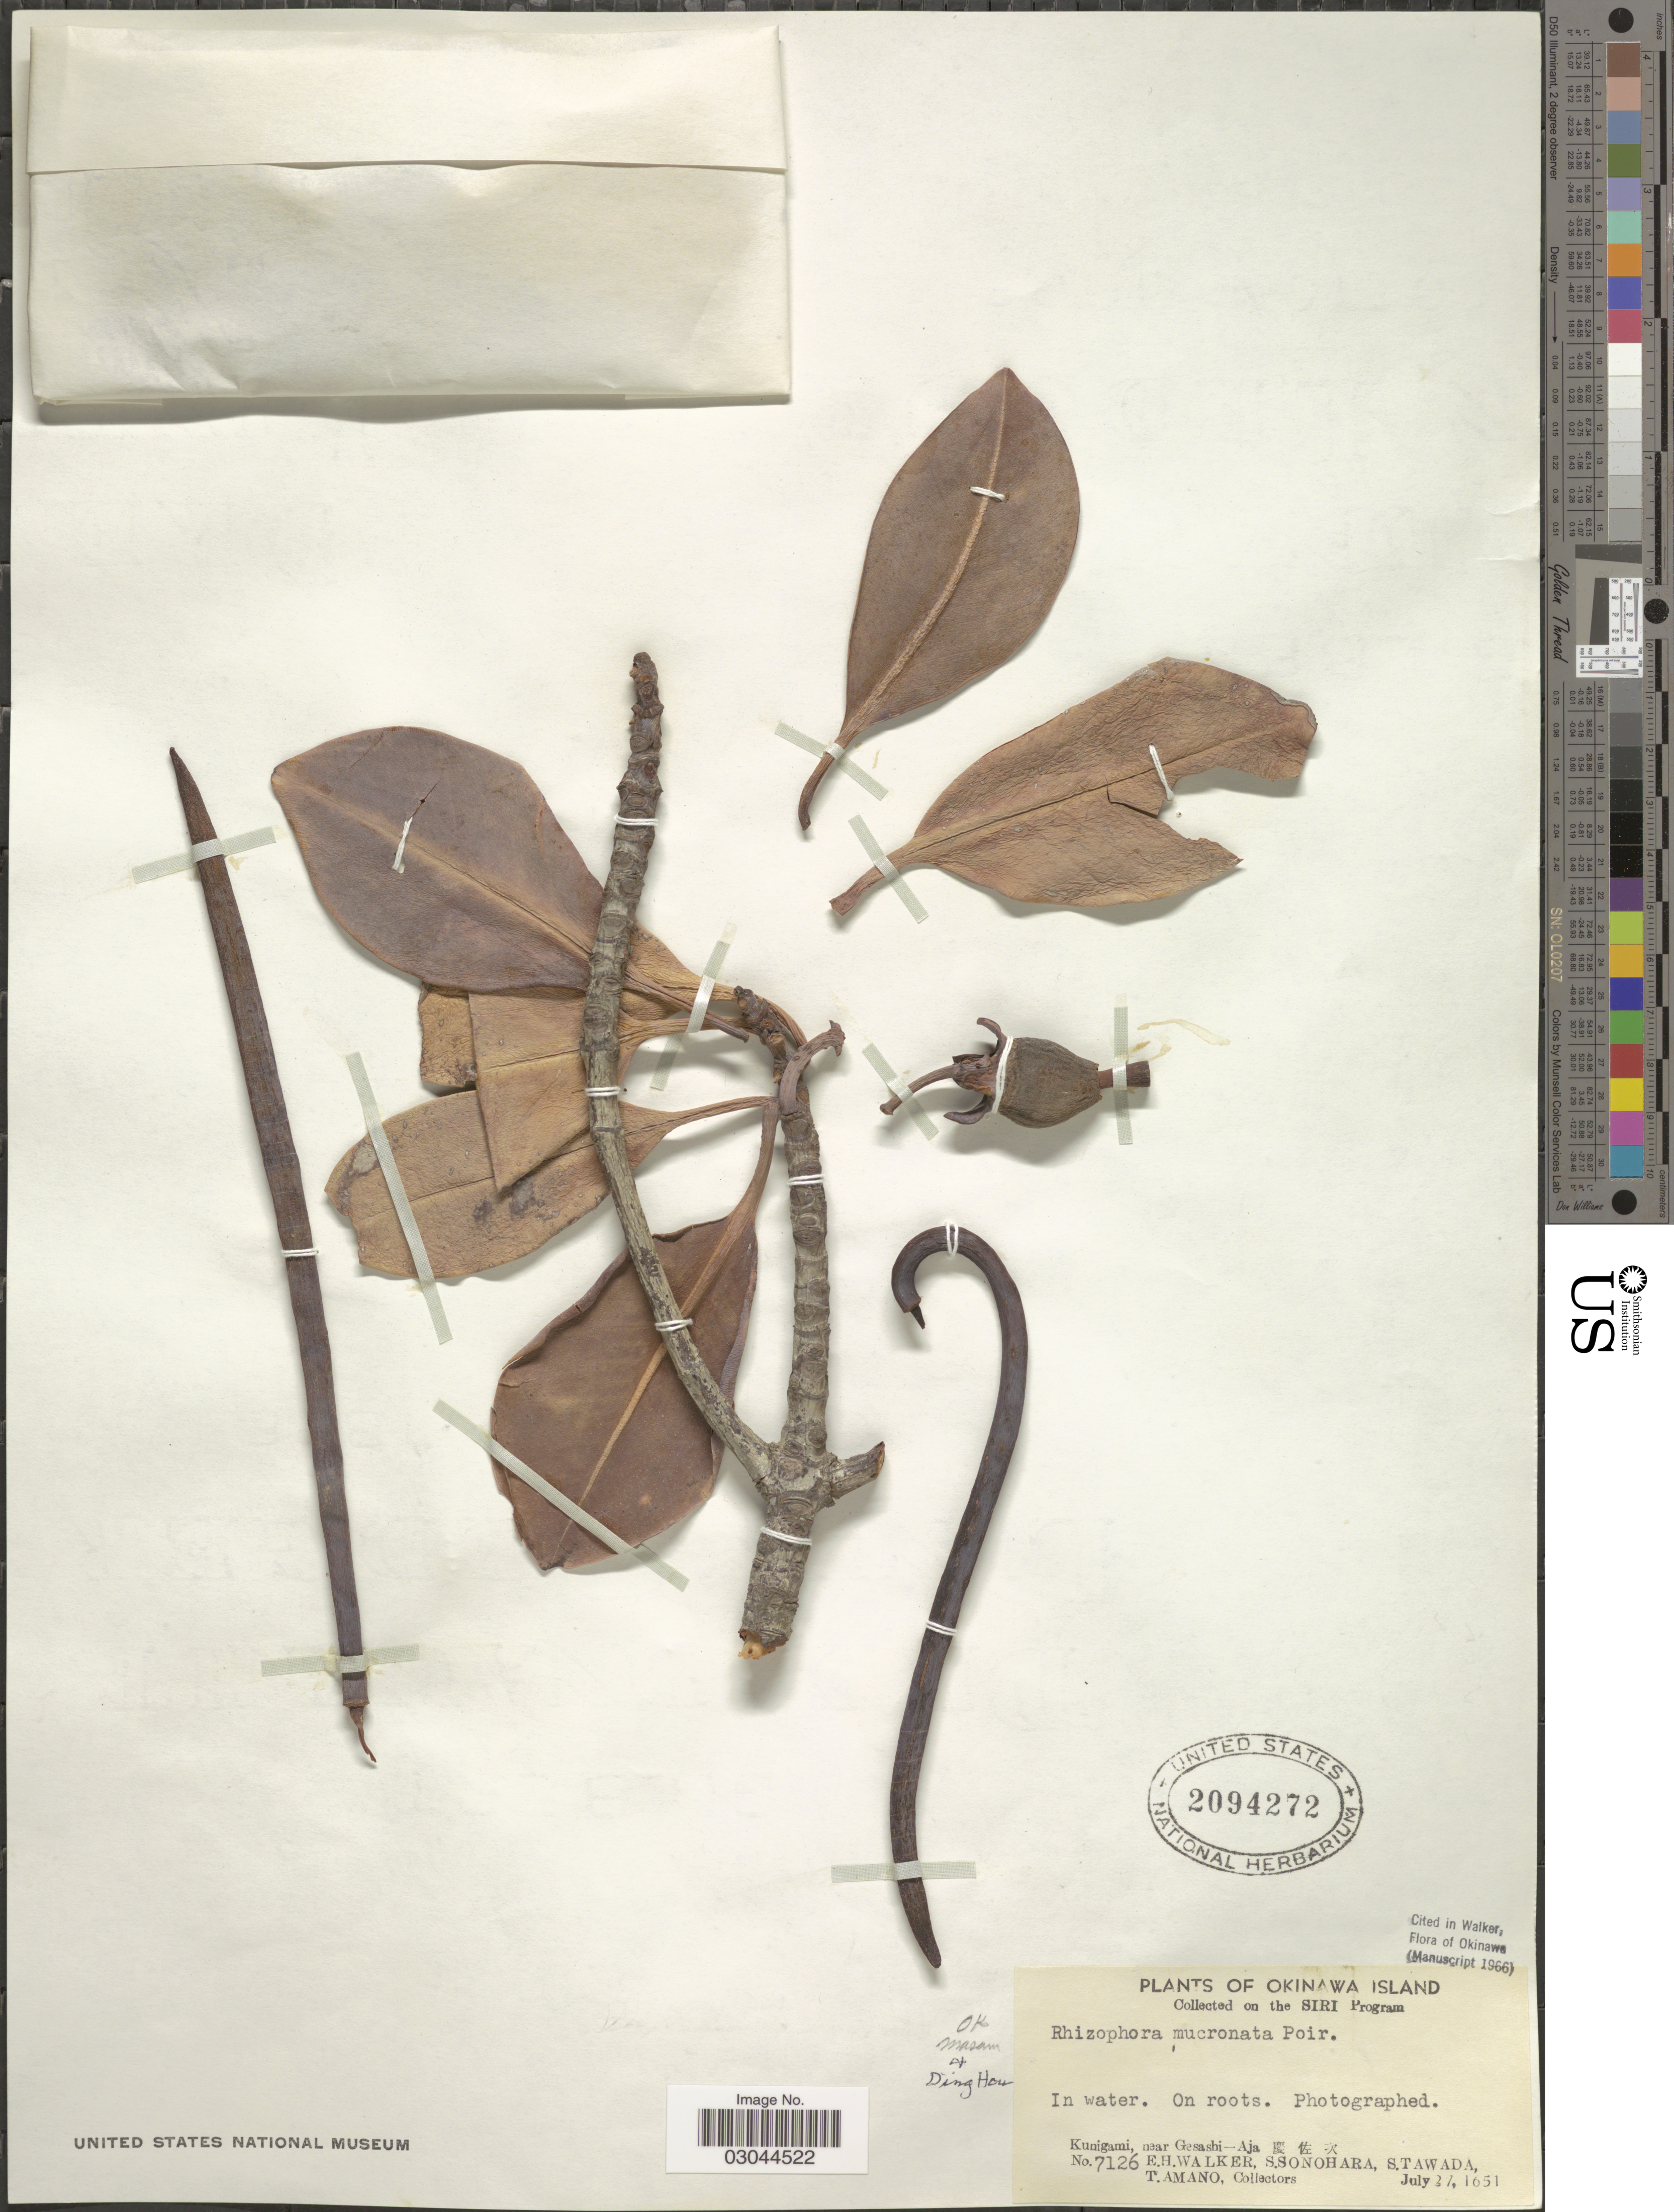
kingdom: Plantae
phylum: Tracheophyta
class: Magnoliopsida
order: Malpighiales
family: Rhizophoraceae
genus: Rhizophora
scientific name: Rhizophora mucronata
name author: Lam.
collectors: E. H. Walker, S. Sonohara, S. Tawada & T. Amano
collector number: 7126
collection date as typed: Transcribed d/m/y: 31/7/1651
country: Japan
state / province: Okinawa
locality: Okinawa Island. In water. On roots. Kunigami, near Gesashi- Aja.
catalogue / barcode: US 2094272